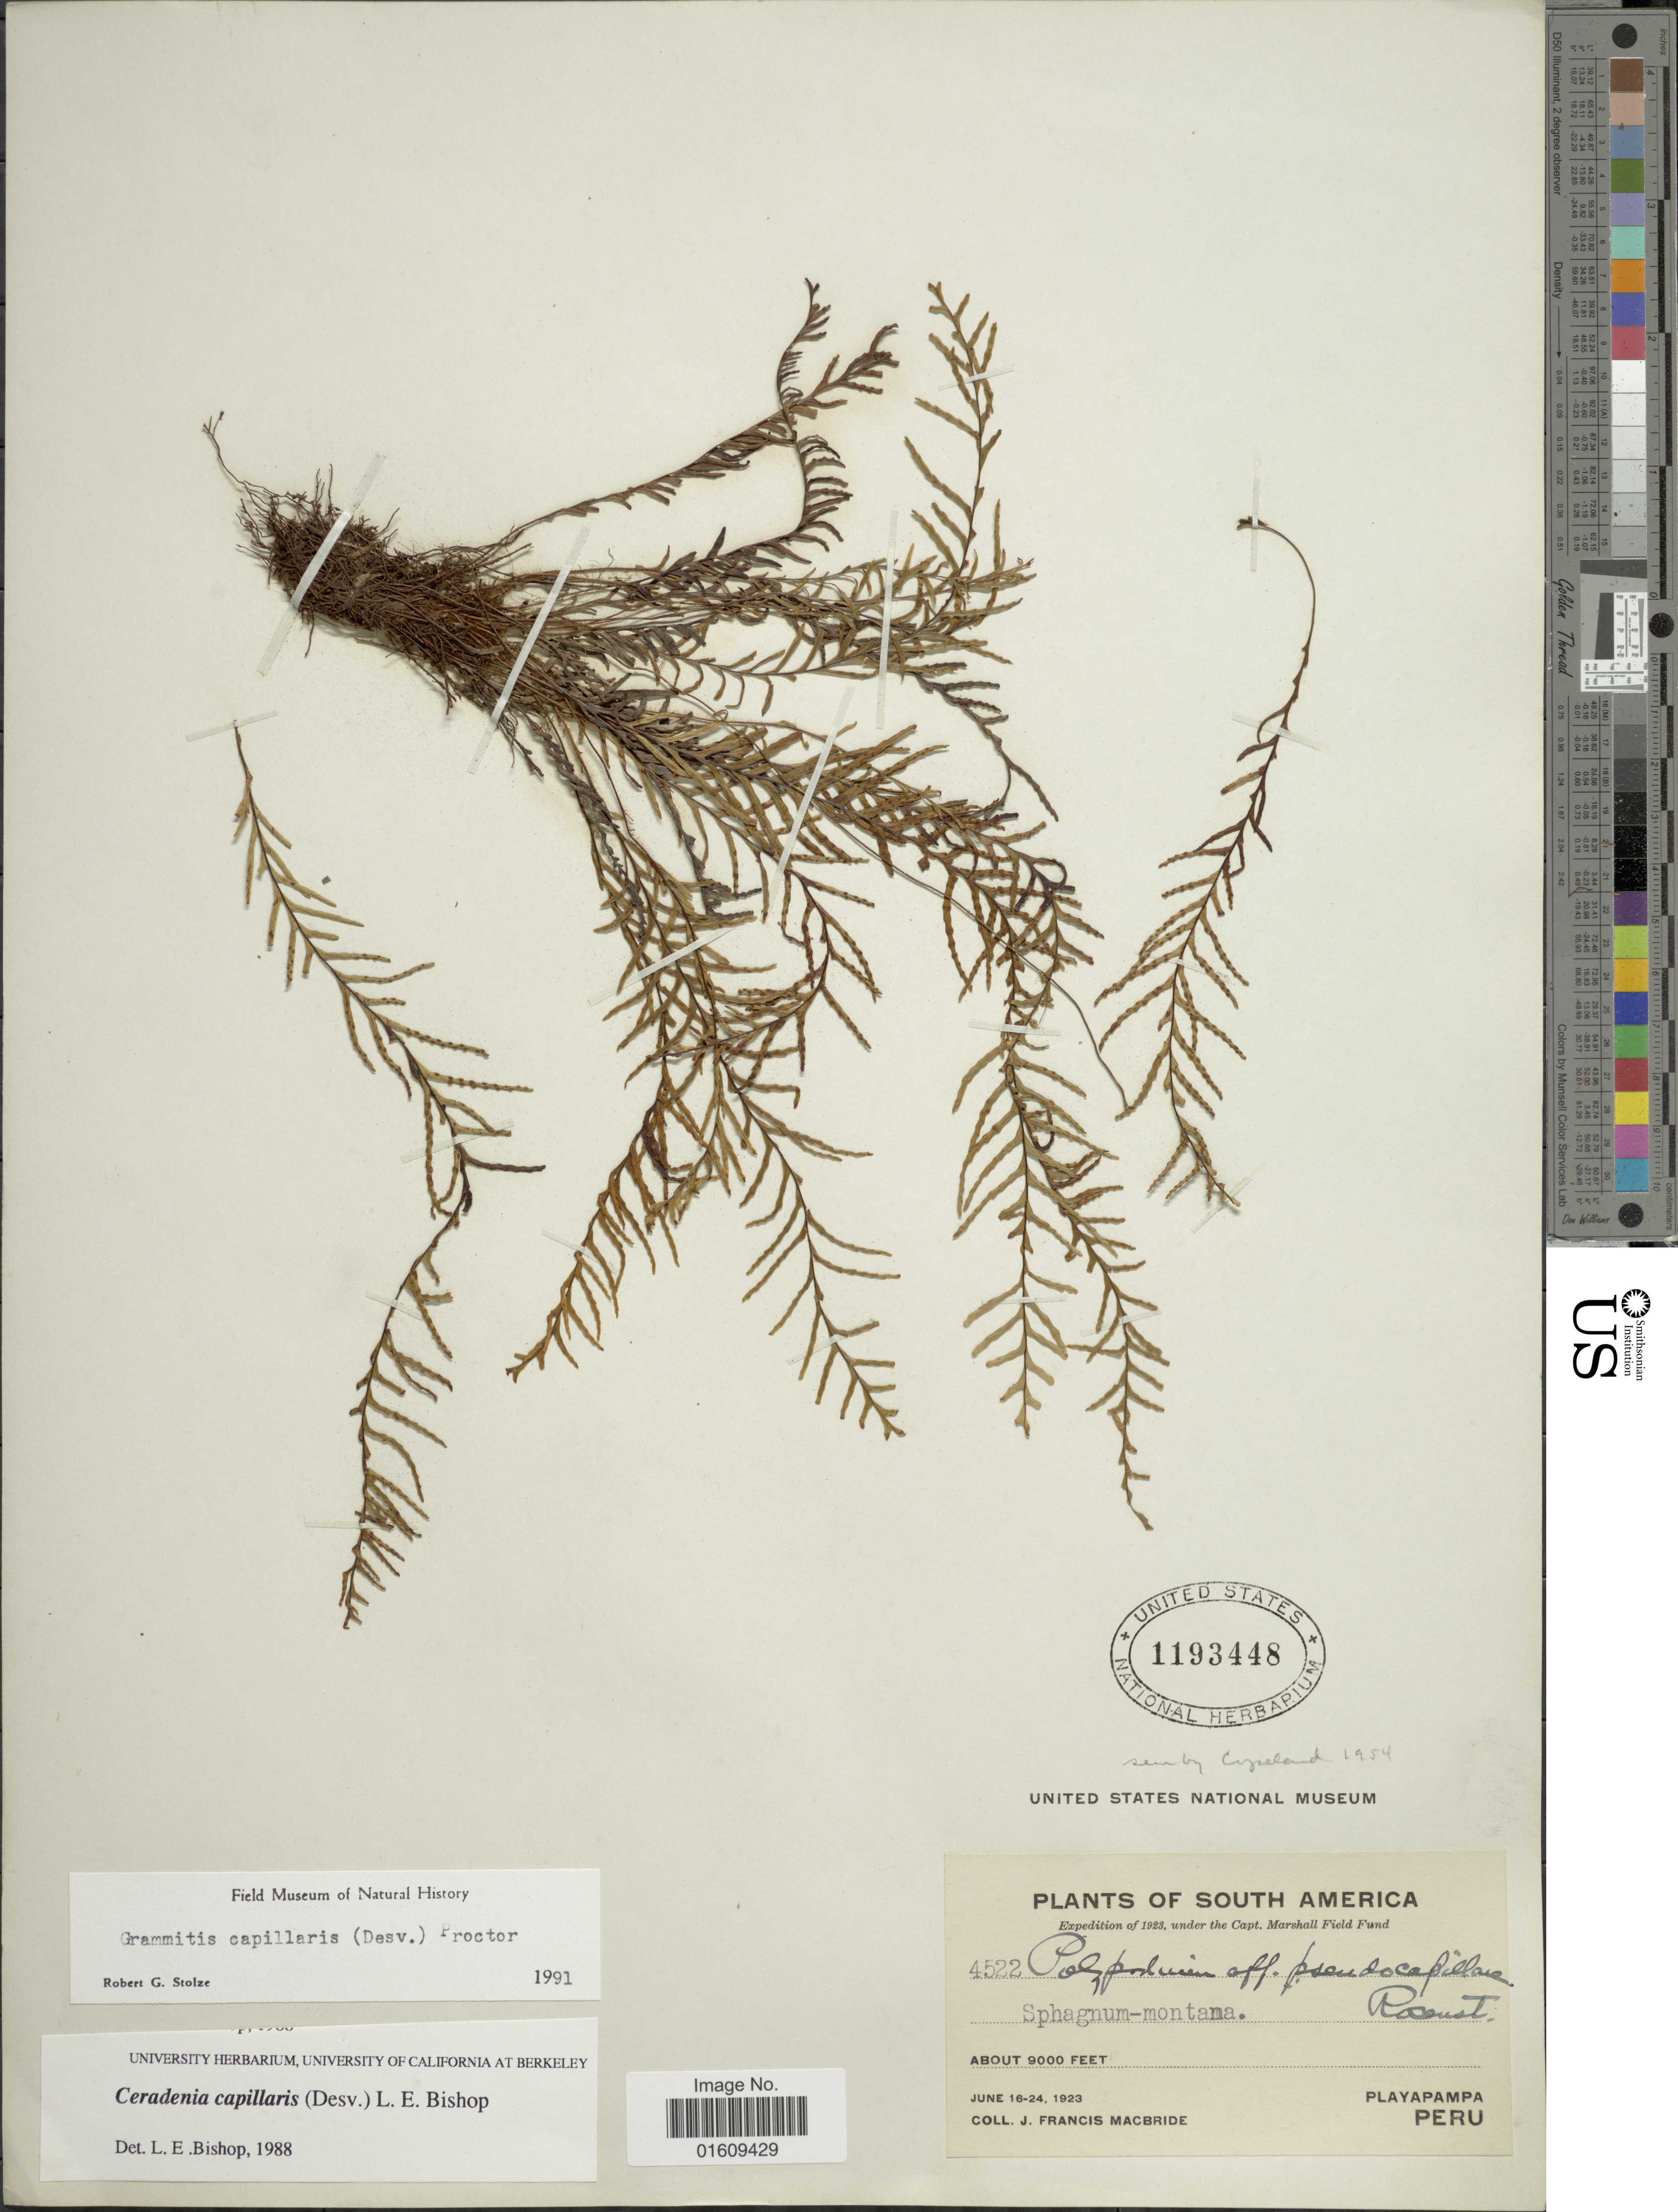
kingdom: Plantae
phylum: Tracheophyta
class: Polypodiopsida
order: Polypodiales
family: Polypodiaceae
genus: Ceradenia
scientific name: Ceradenia capillaris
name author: (Desv.) L.E. Bishop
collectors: J. F. Macbride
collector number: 4522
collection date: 1923-06-16/1923-06-24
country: Peru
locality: South America, Peru, Playapampa.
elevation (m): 2743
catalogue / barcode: US 1193448